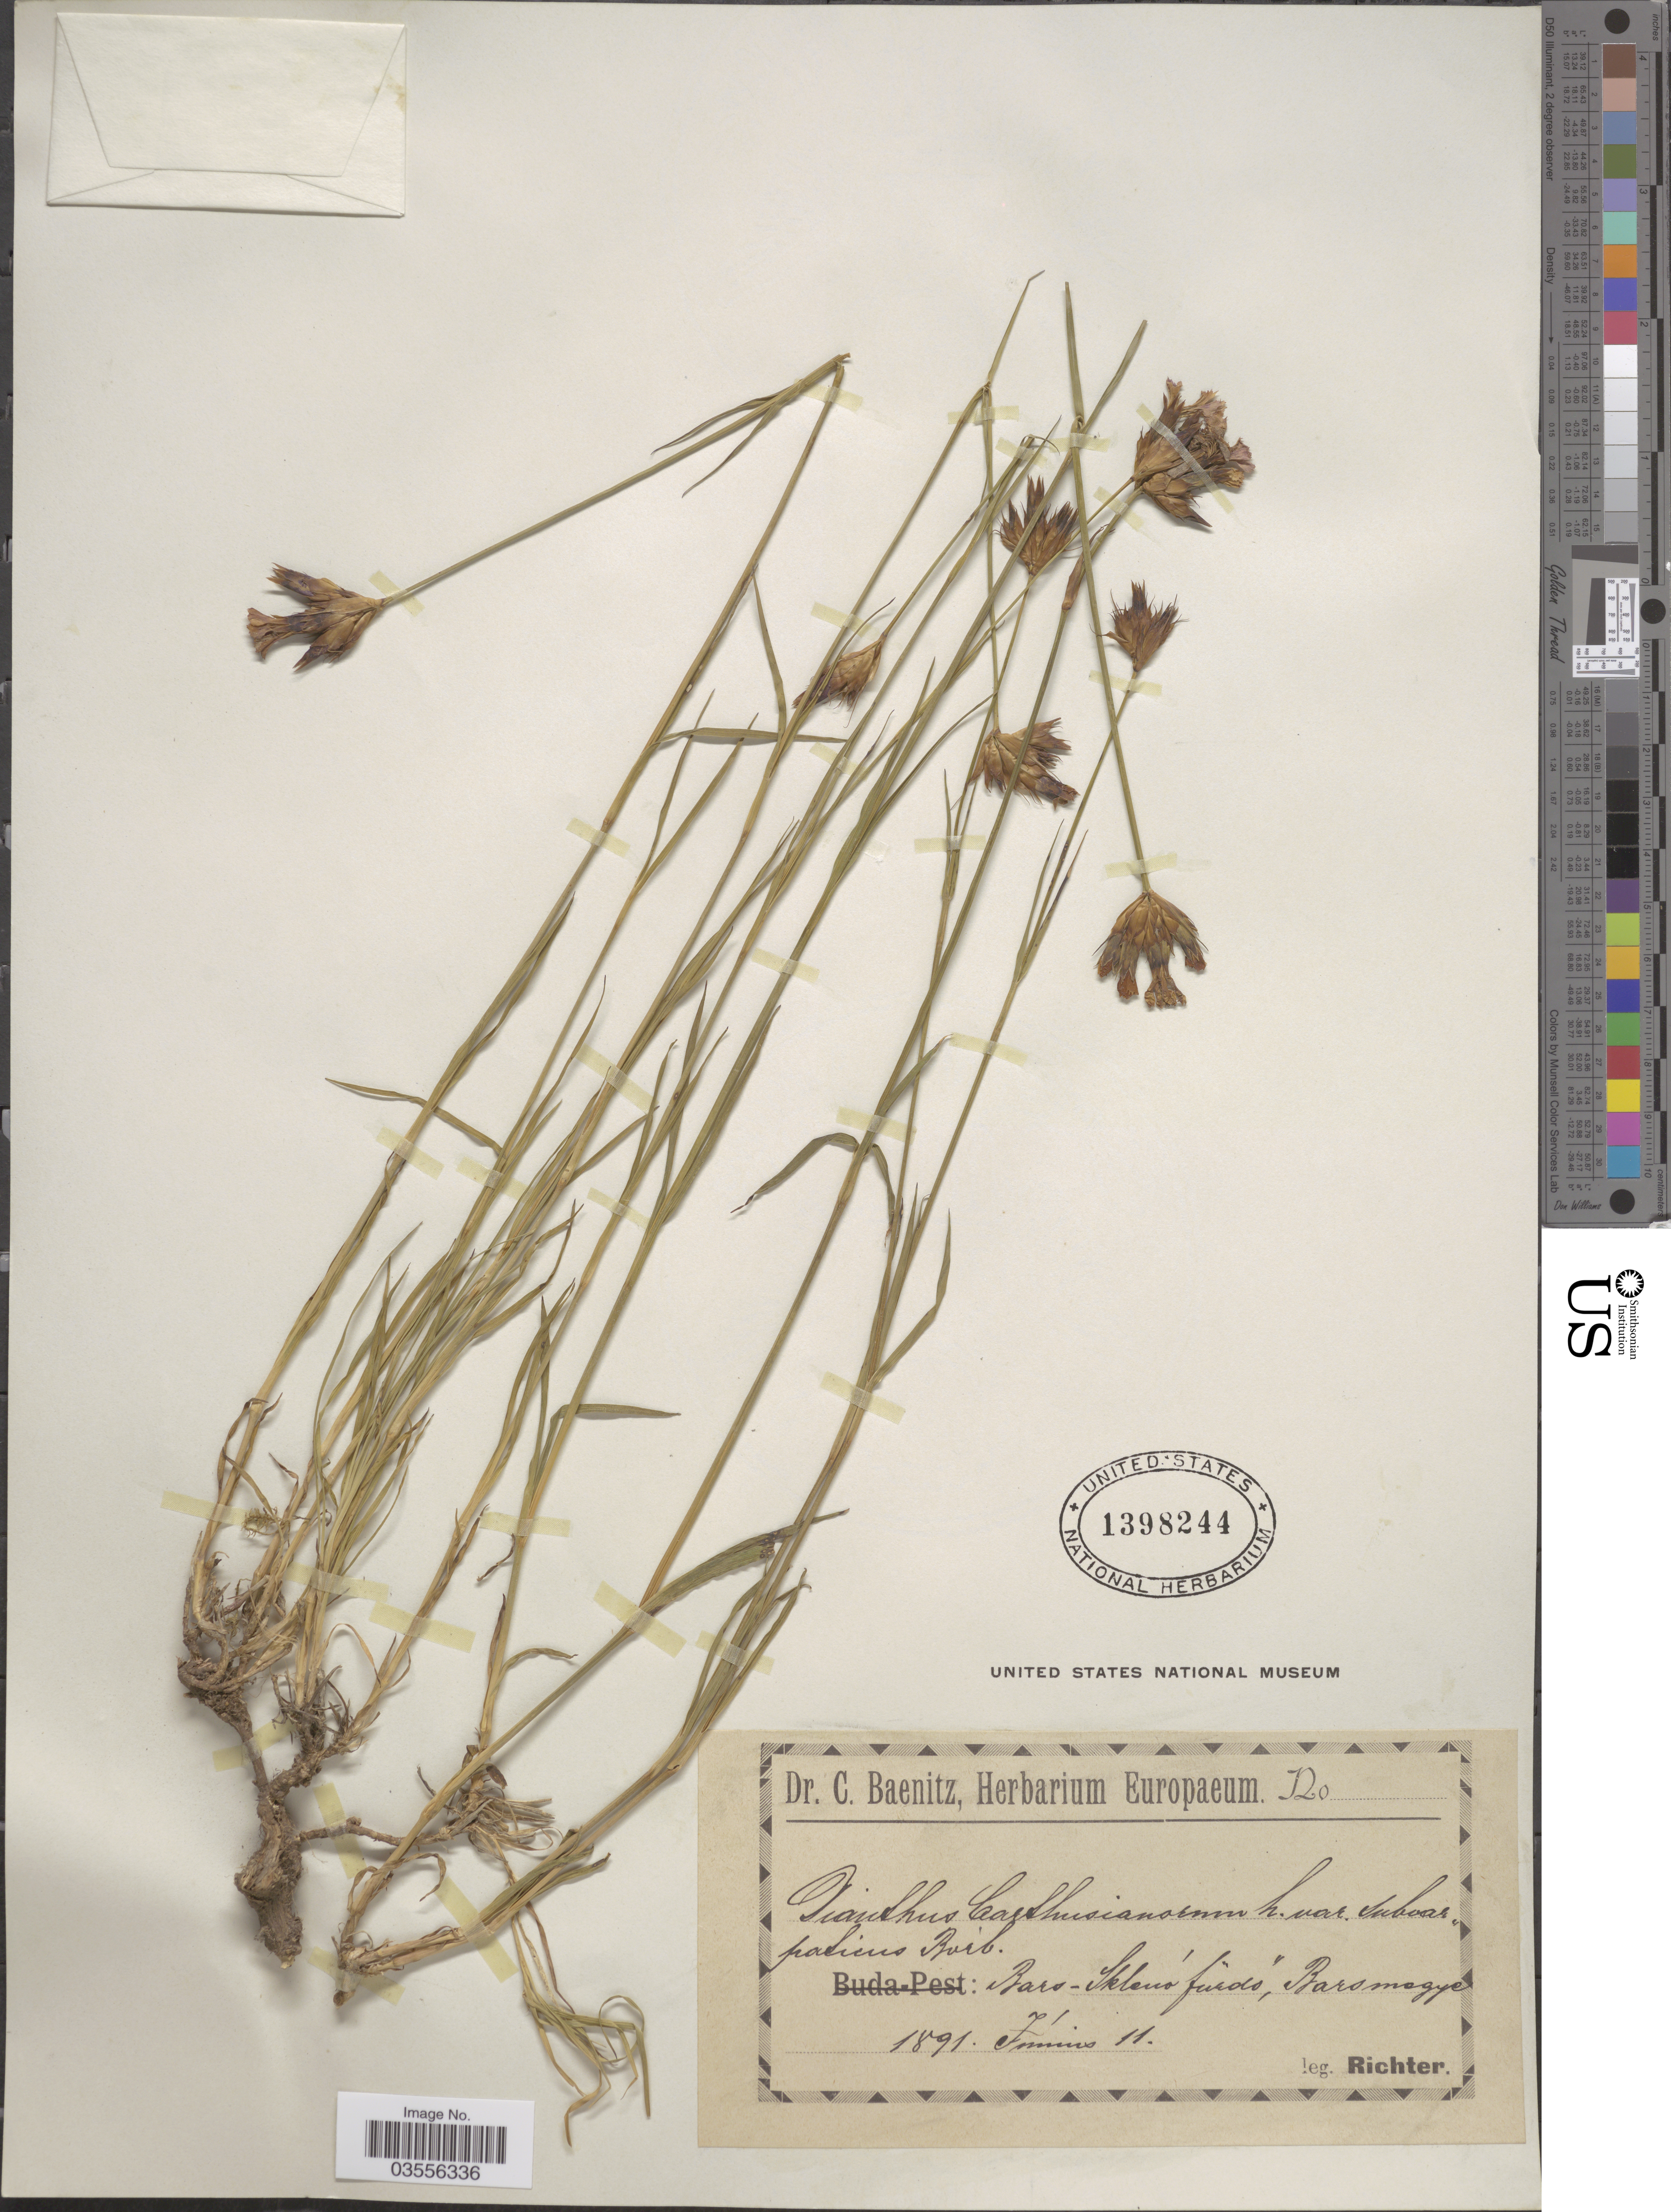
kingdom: Plantae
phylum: Tracheophyta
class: Magnoliopsida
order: Caryophyllales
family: Caryophyllaceae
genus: Dianthus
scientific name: Dianthus carthusianorum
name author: L.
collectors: -- Richter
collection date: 1891-06-11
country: Hungary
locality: Bars-Sklenó fuëdo, Barsmogye. [interpreted]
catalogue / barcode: US 1398244